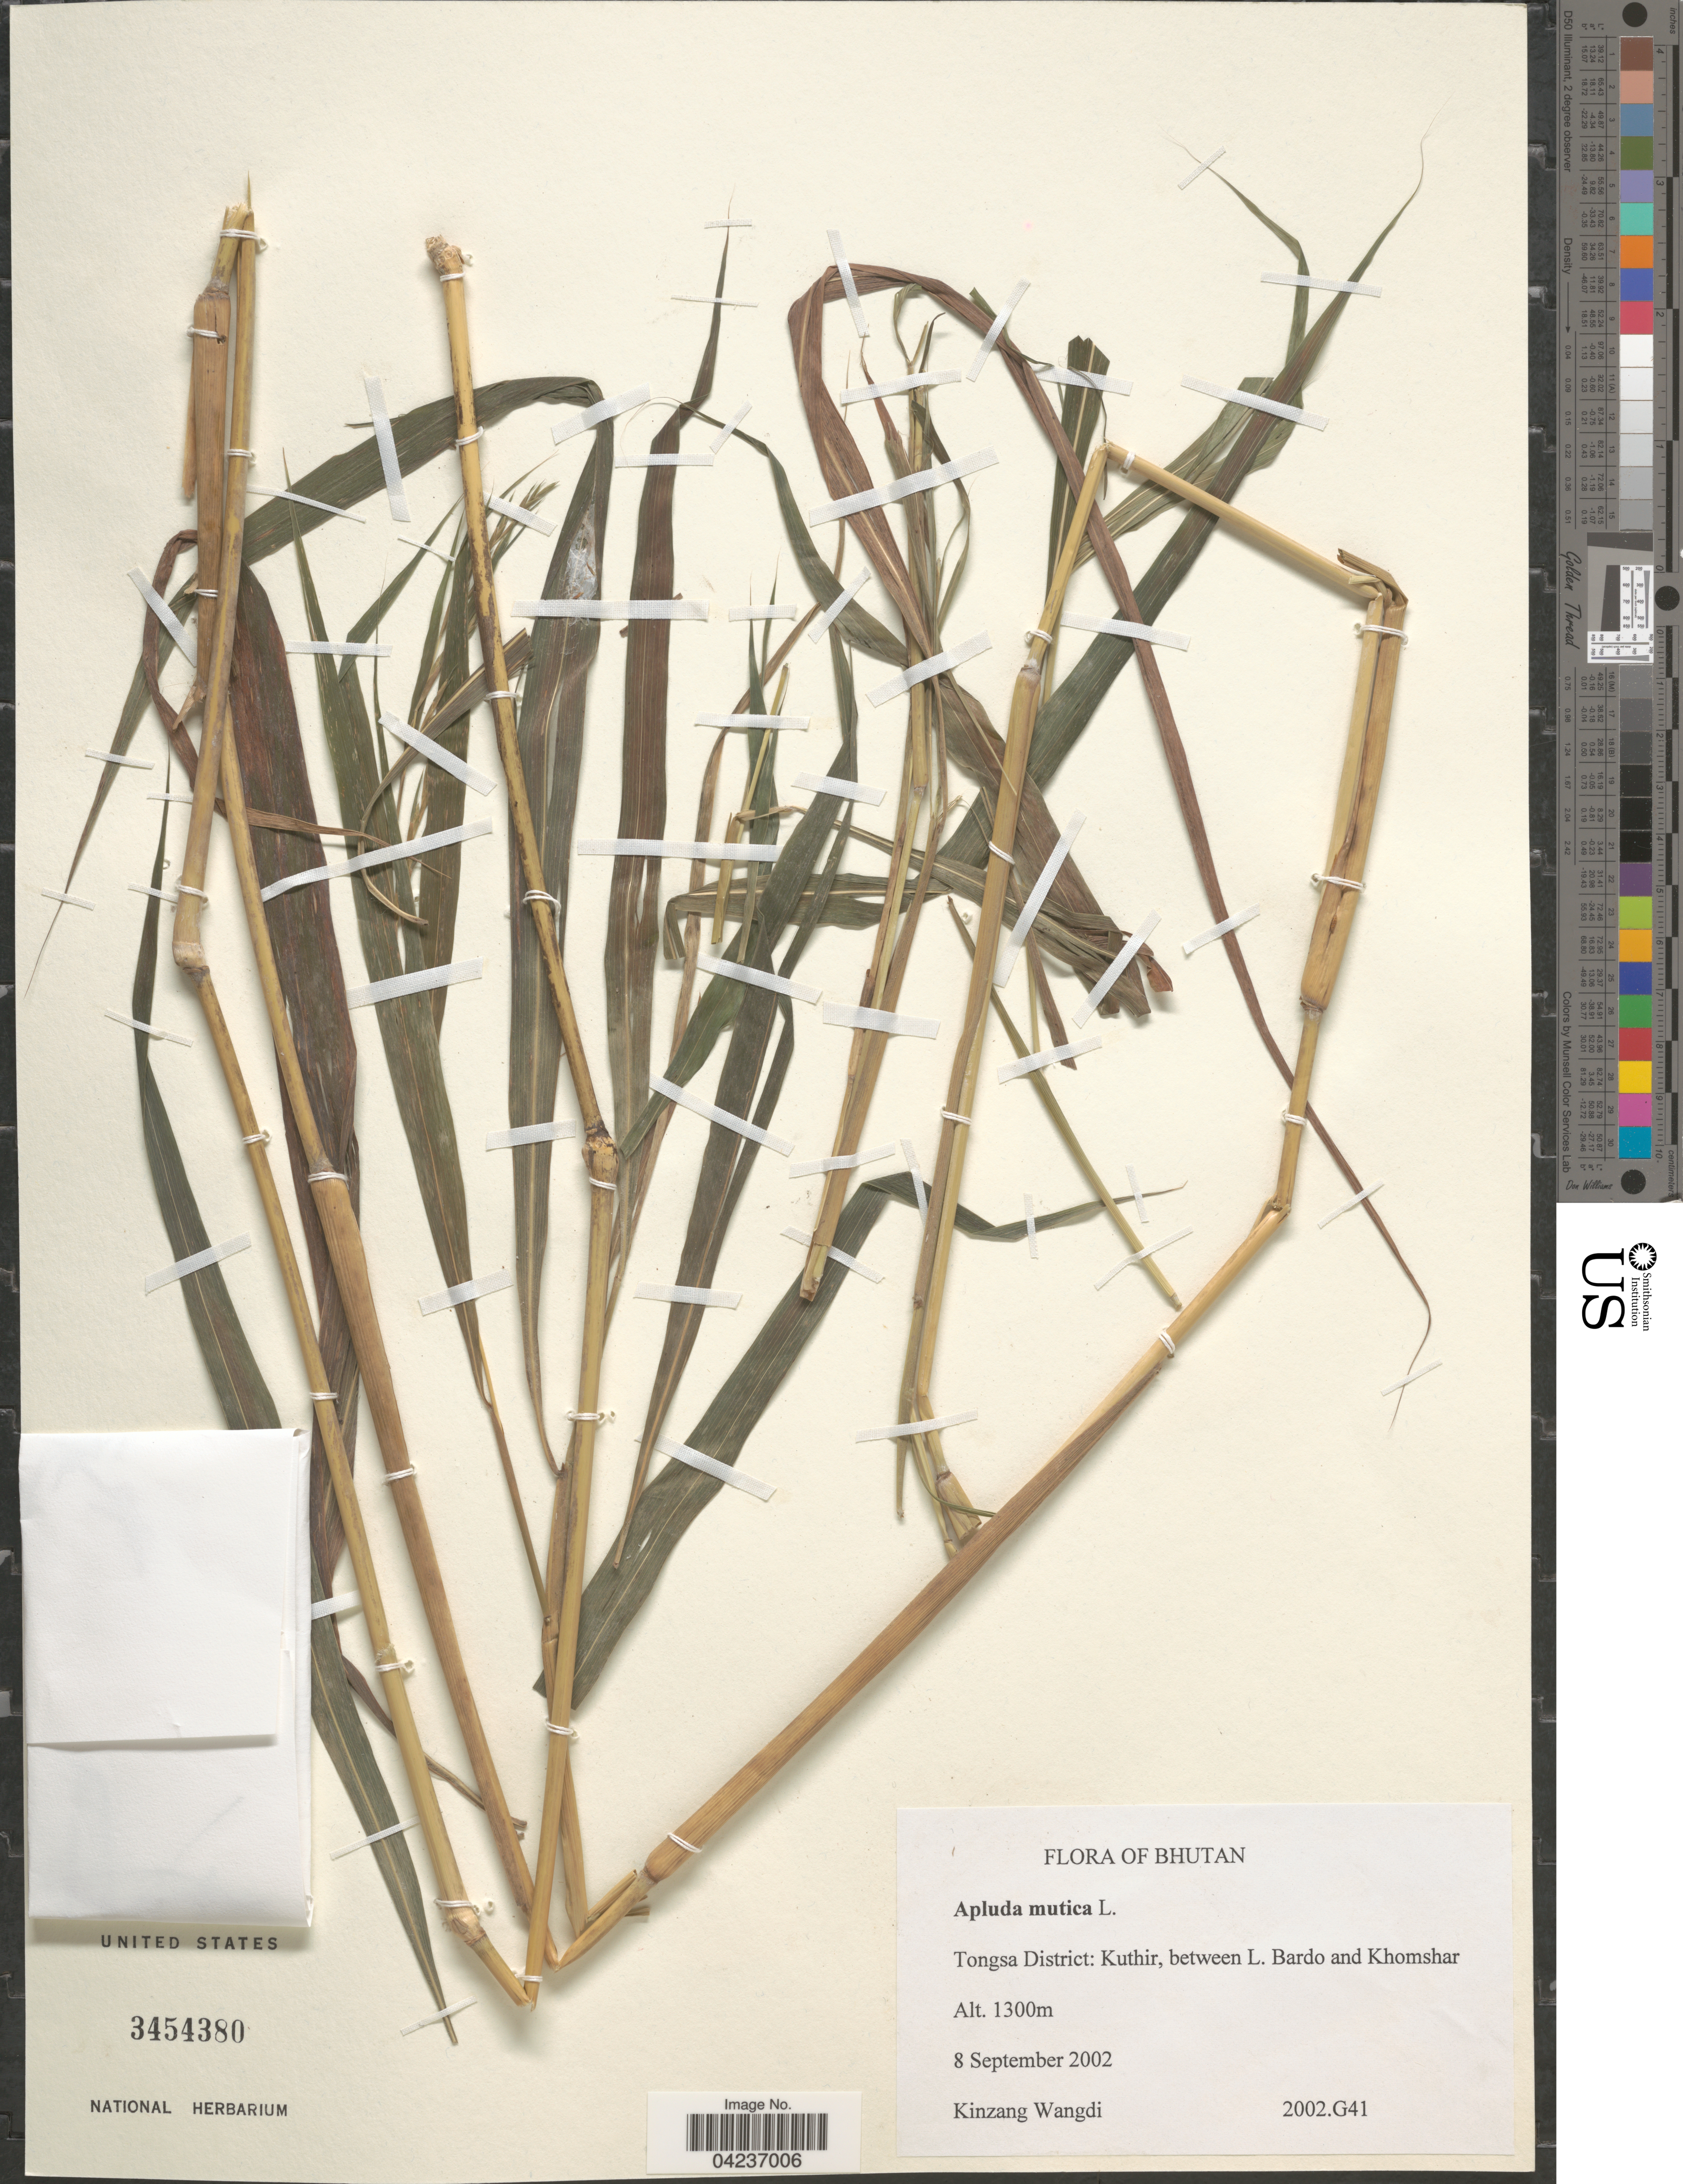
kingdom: Plantae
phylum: Tracheophyta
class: Liliopsida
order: Poales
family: Poaceae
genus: Apluda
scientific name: Apluda mutica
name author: L.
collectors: K. Wangdi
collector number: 2002.G41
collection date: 2002-09-08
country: Bhutan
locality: Tongsa District: Kuthir, between L. Bardo and Khomshar.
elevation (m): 1300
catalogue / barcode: US 3454380